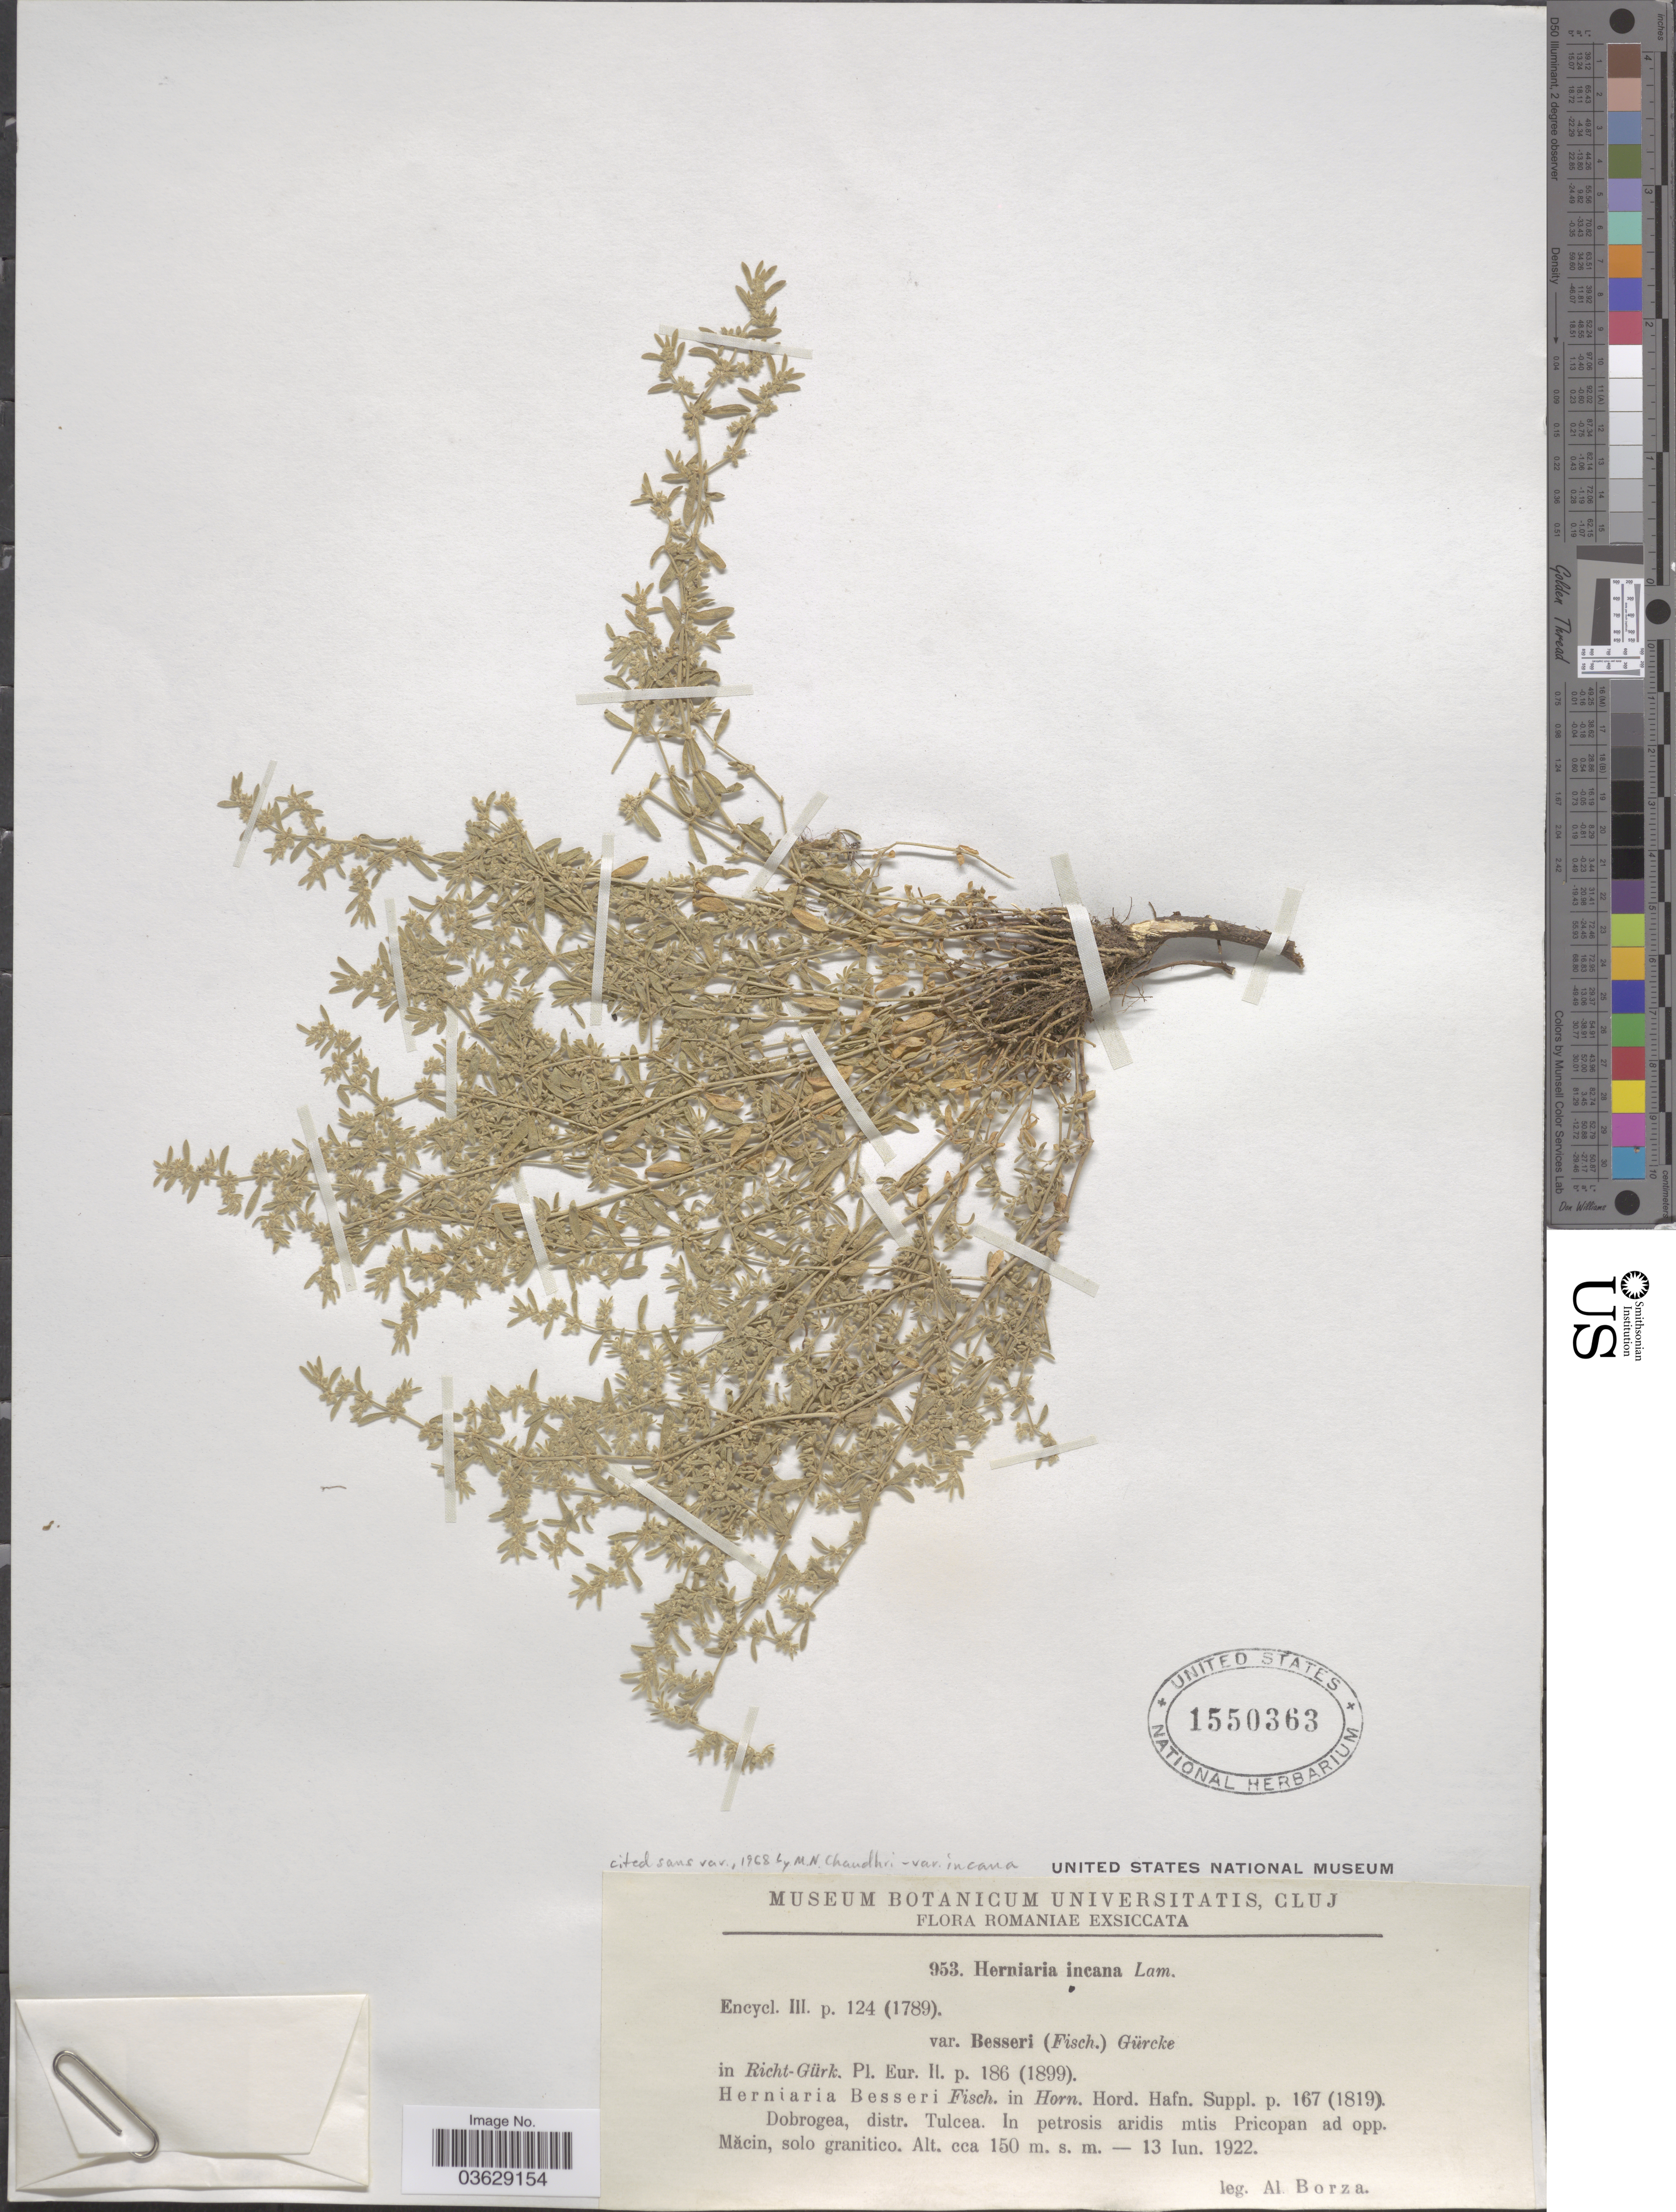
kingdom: Plantae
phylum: Tracheophyta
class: Magnoliopsida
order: Caryophyllales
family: Caryophyllaceae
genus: Herniaria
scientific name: Herniaria incana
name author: Lam.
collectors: A. Borza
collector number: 953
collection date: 1922-06-13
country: Romania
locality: Dobrogea, distr. Tulcea. In petrosis aridis mtis Pricopan ad opp. Măcin, solo granitico.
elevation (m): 150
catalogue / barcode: US 1550363